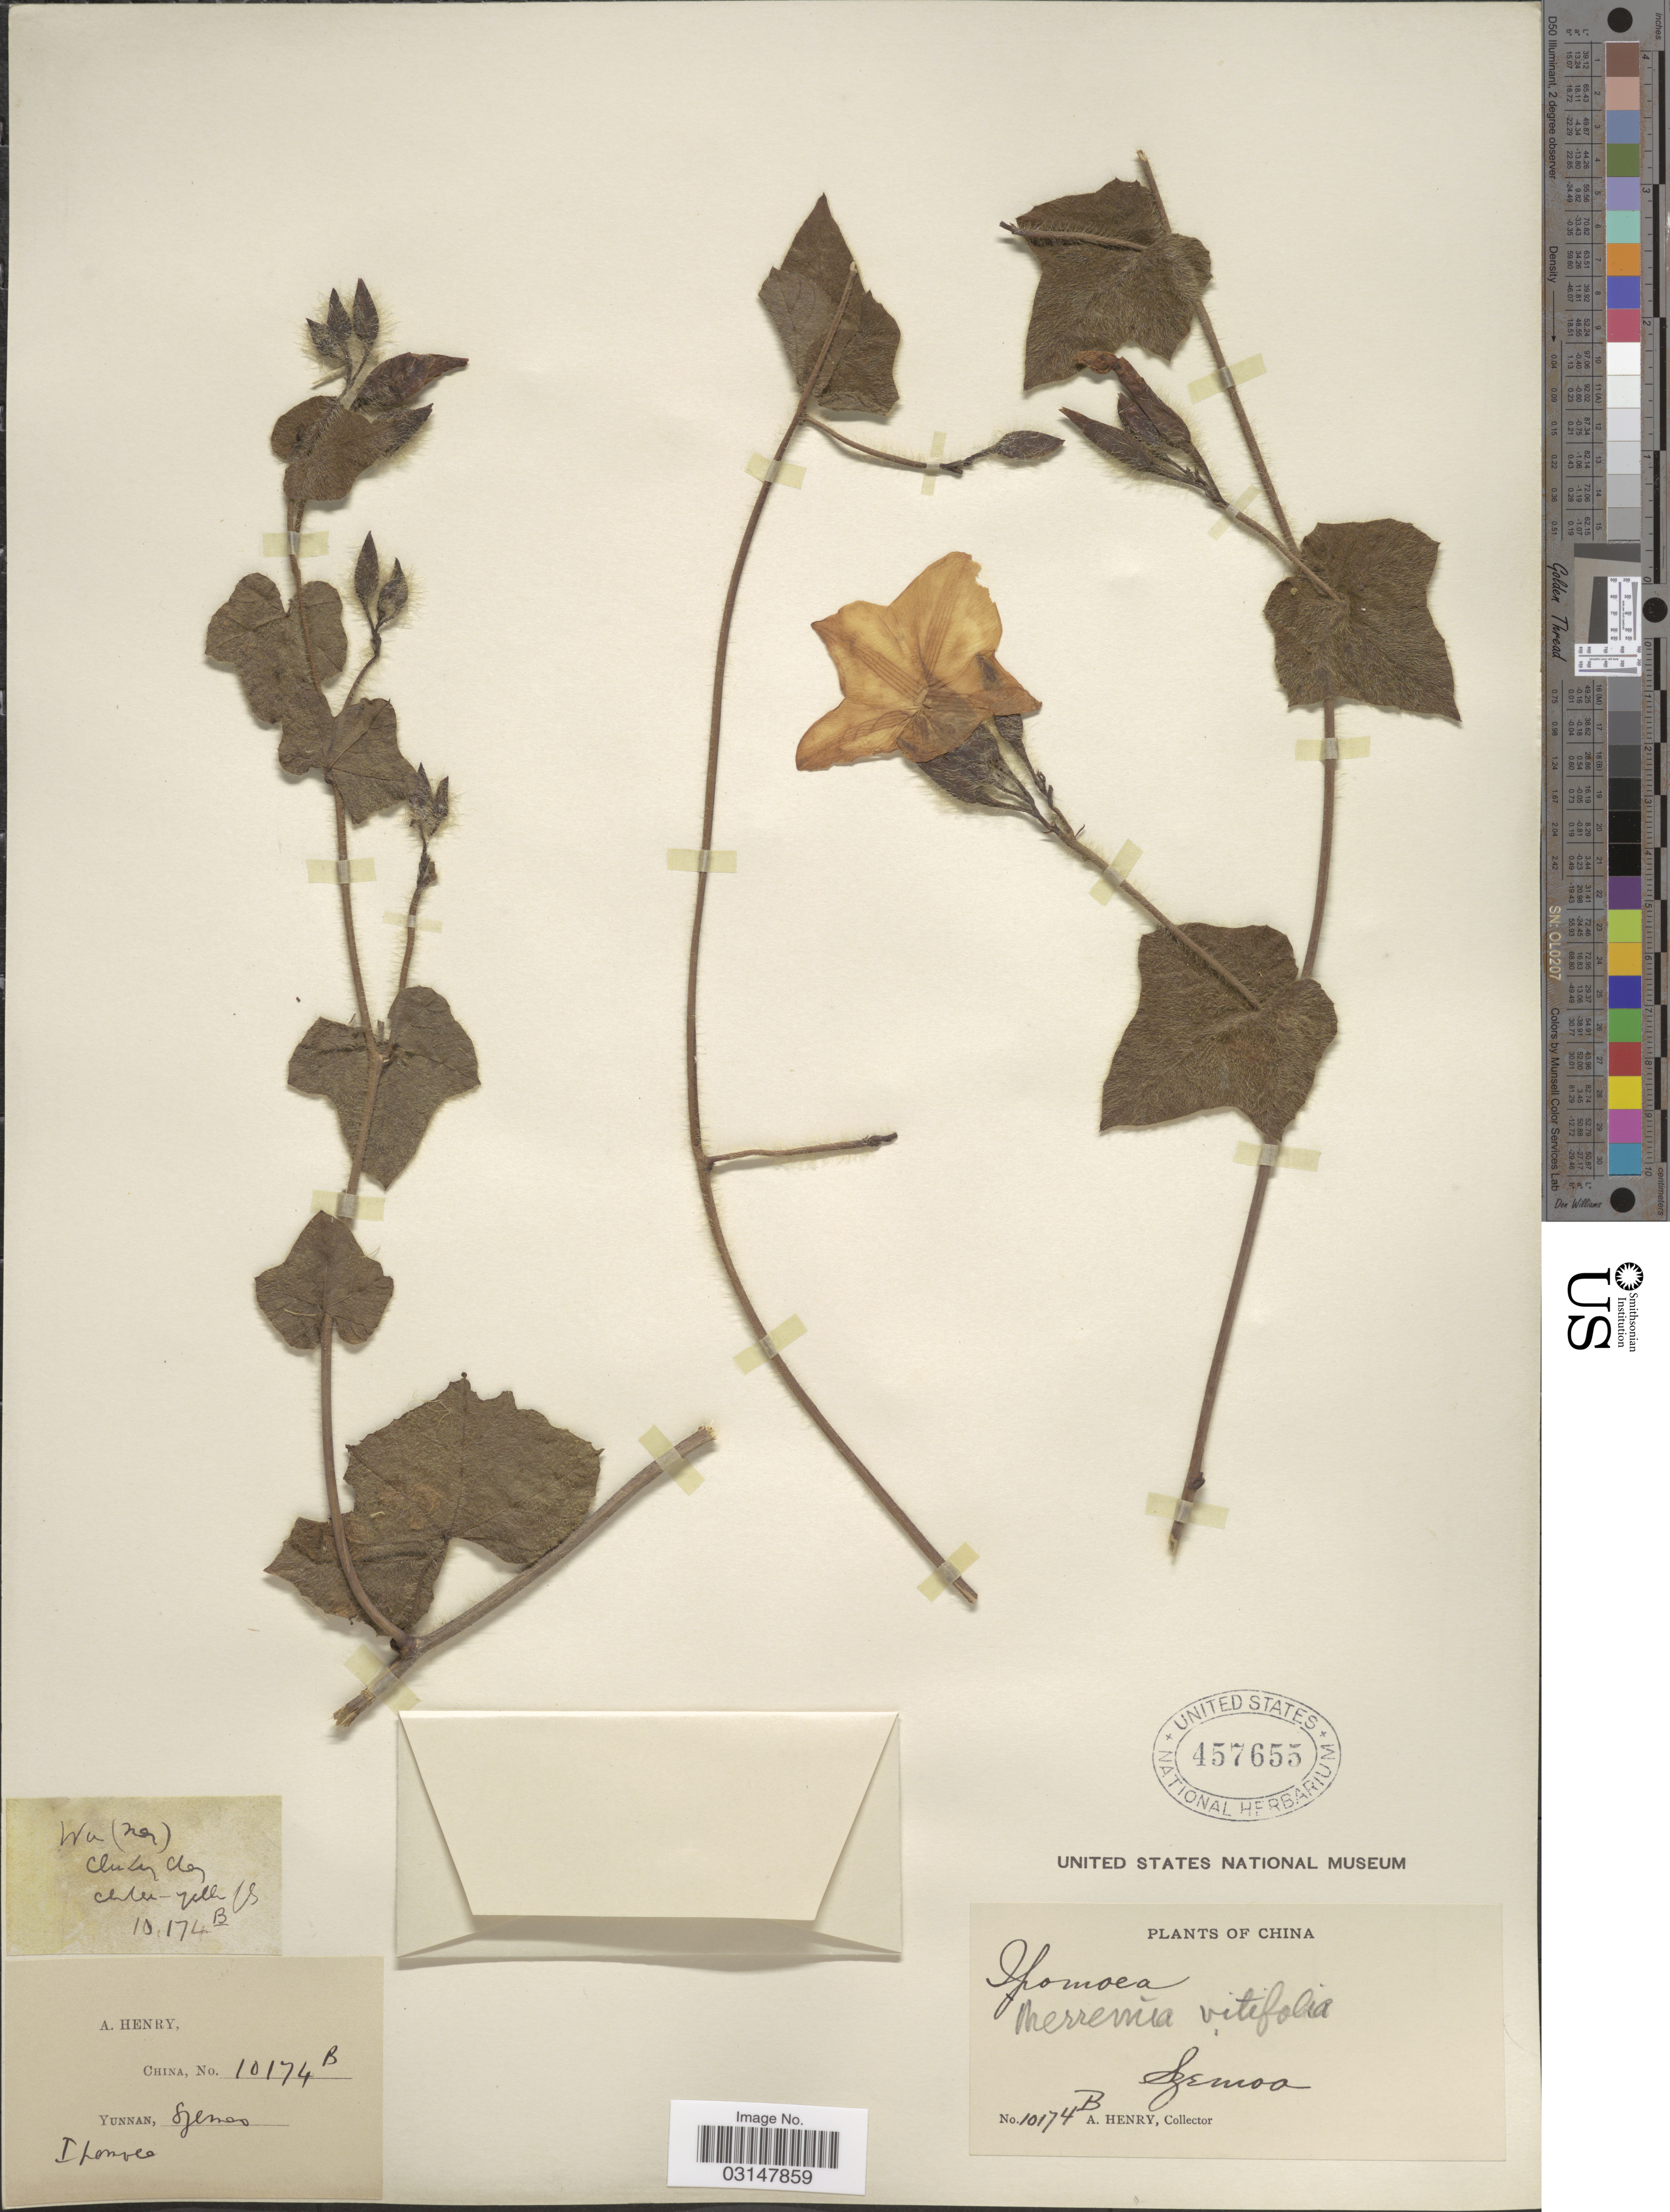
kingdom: Plantae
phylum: Tracheophyta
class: Magnoliopsida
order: Solanales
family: Convolvulaceae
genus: Distimake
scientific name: Distimake vitifolius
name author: (Burm. f.) Pisuttimarn & Petrongari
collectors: A. Henry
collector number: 10174 B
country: China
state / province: Yunnan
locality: Szemoa.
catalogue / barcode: US 457655